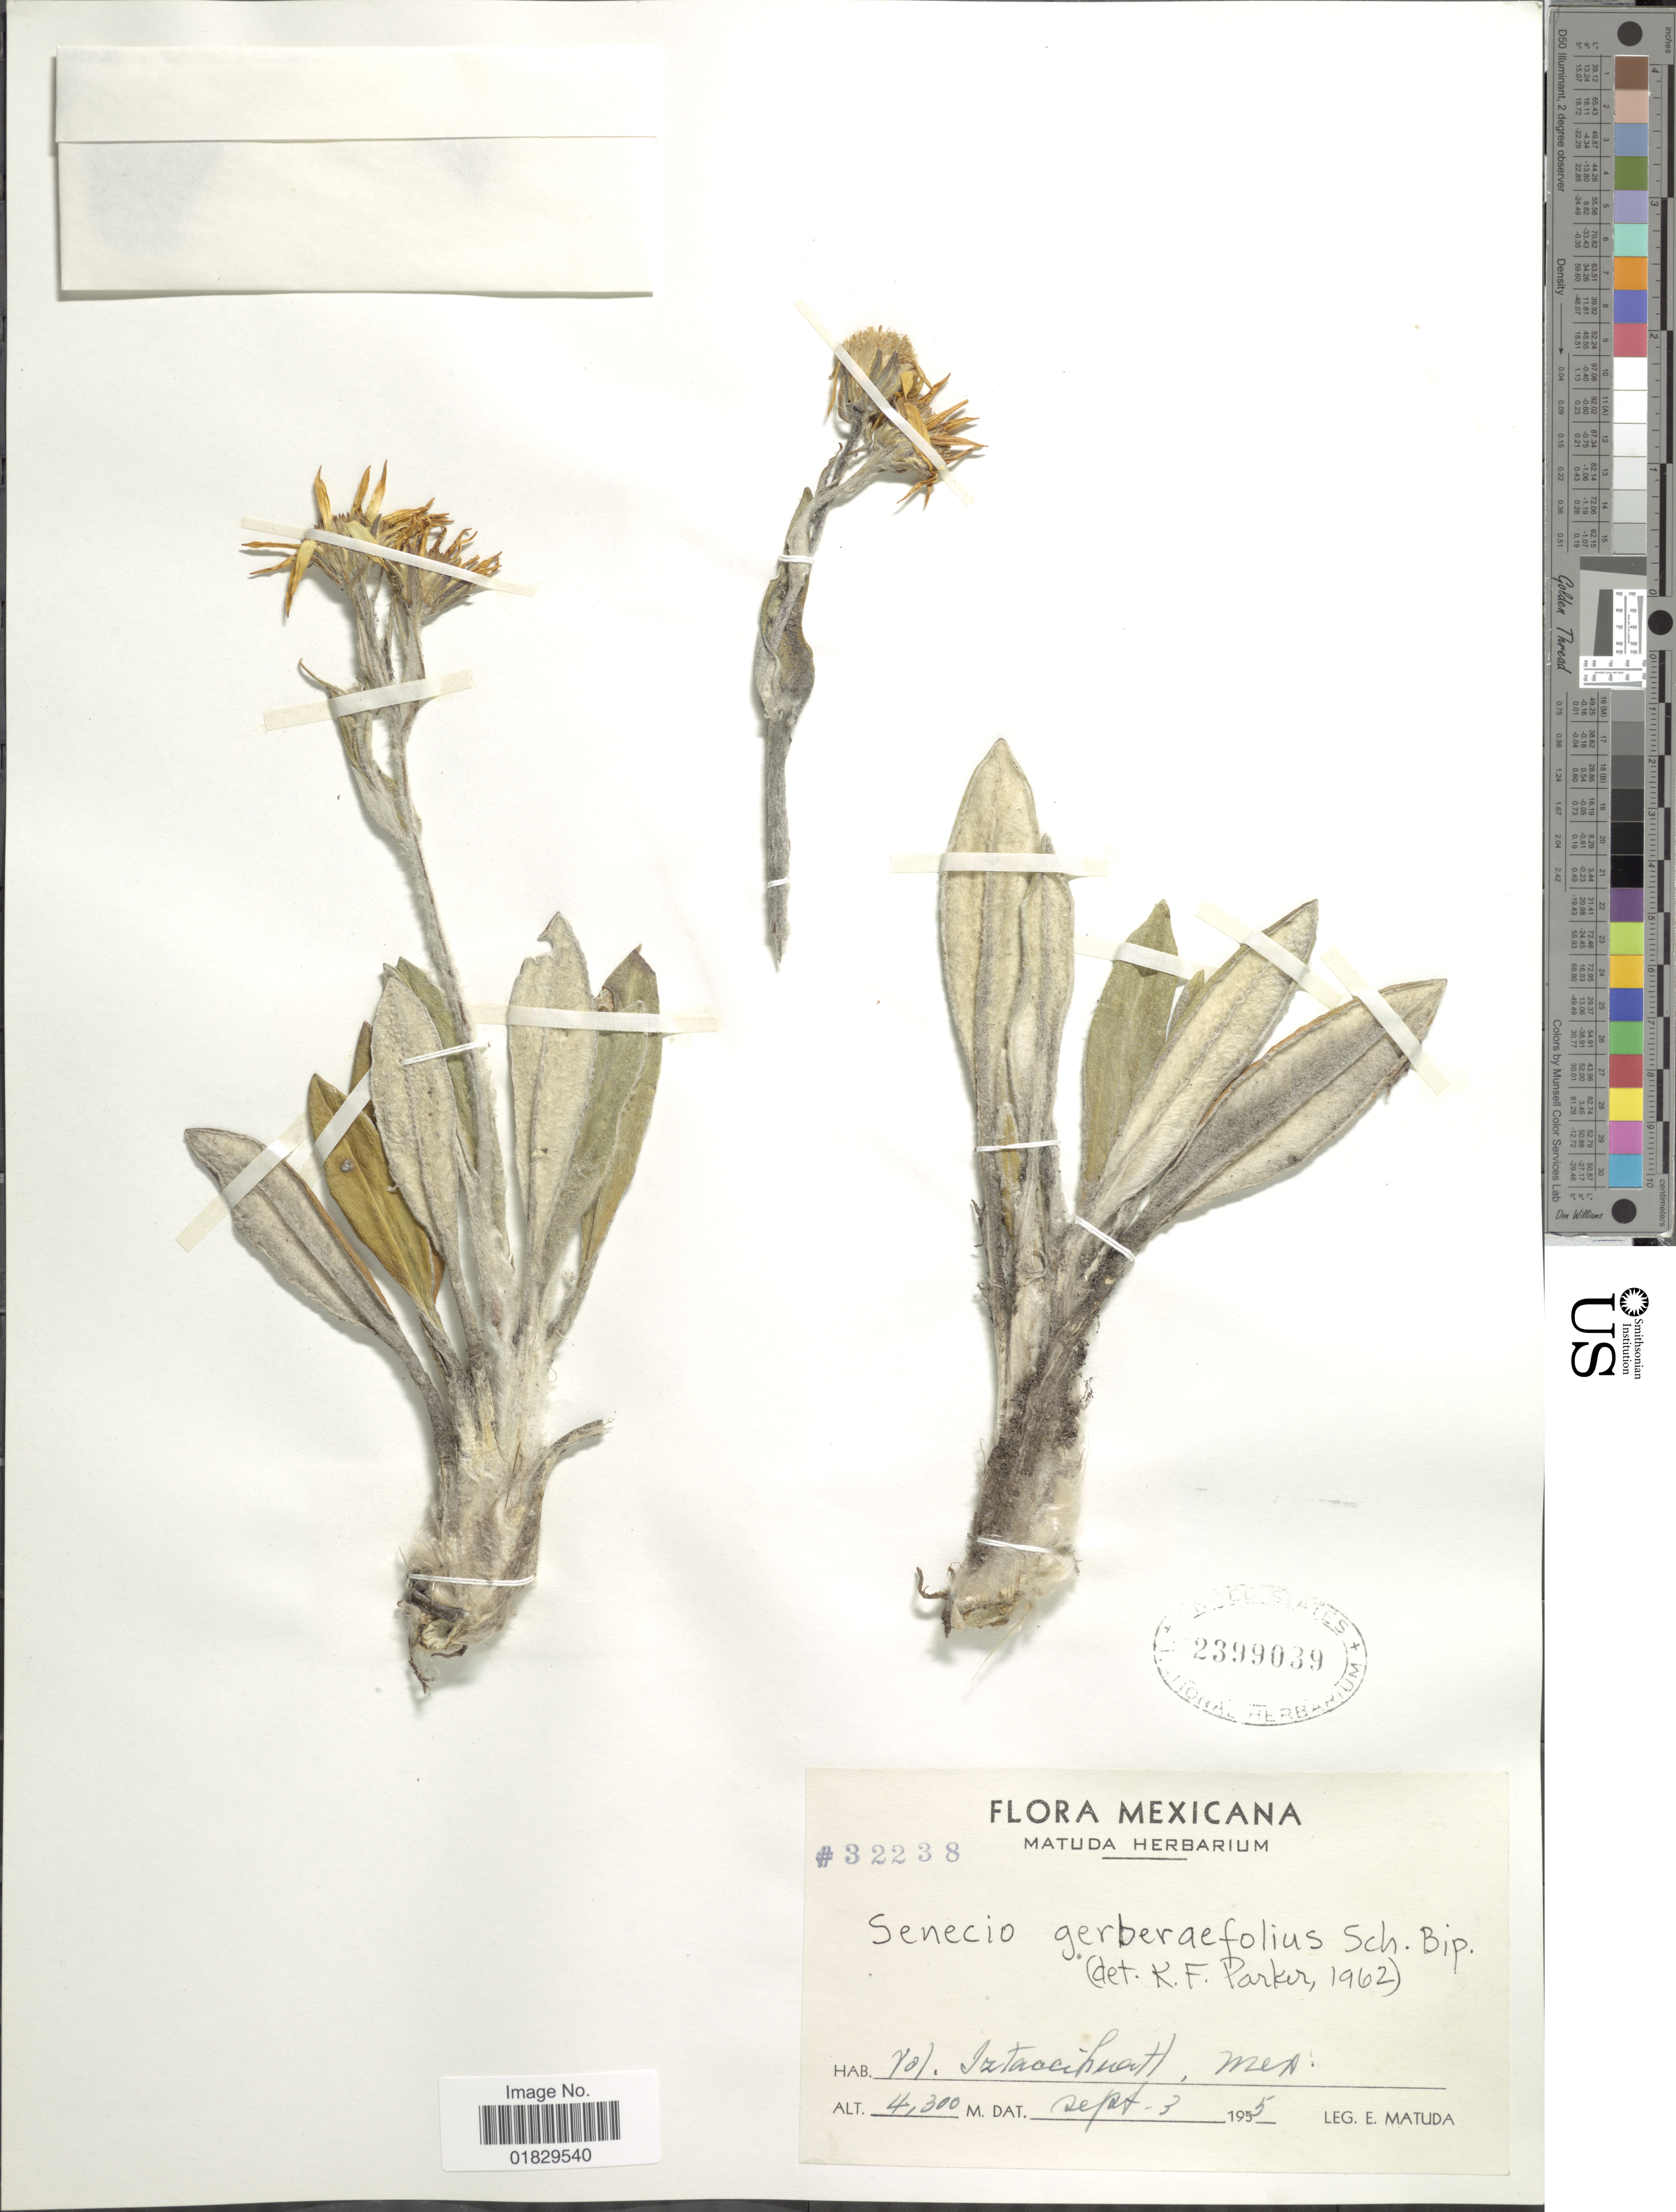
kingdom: Plantae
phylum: Tracheophyta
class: Magnoliopsida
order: Asterales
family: Asteraceae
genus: Robinsonecio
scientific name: Robinsonecio gerberifolius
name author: (Sch. Bip. ex Hemsl.) T.M. Barkley &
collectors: E. Matuda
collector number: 32238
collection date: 1955-09-03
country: Mexico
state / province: México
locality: Vol. Iztaccihuatl, Mex.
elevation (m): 4300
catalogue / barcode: US 2399039